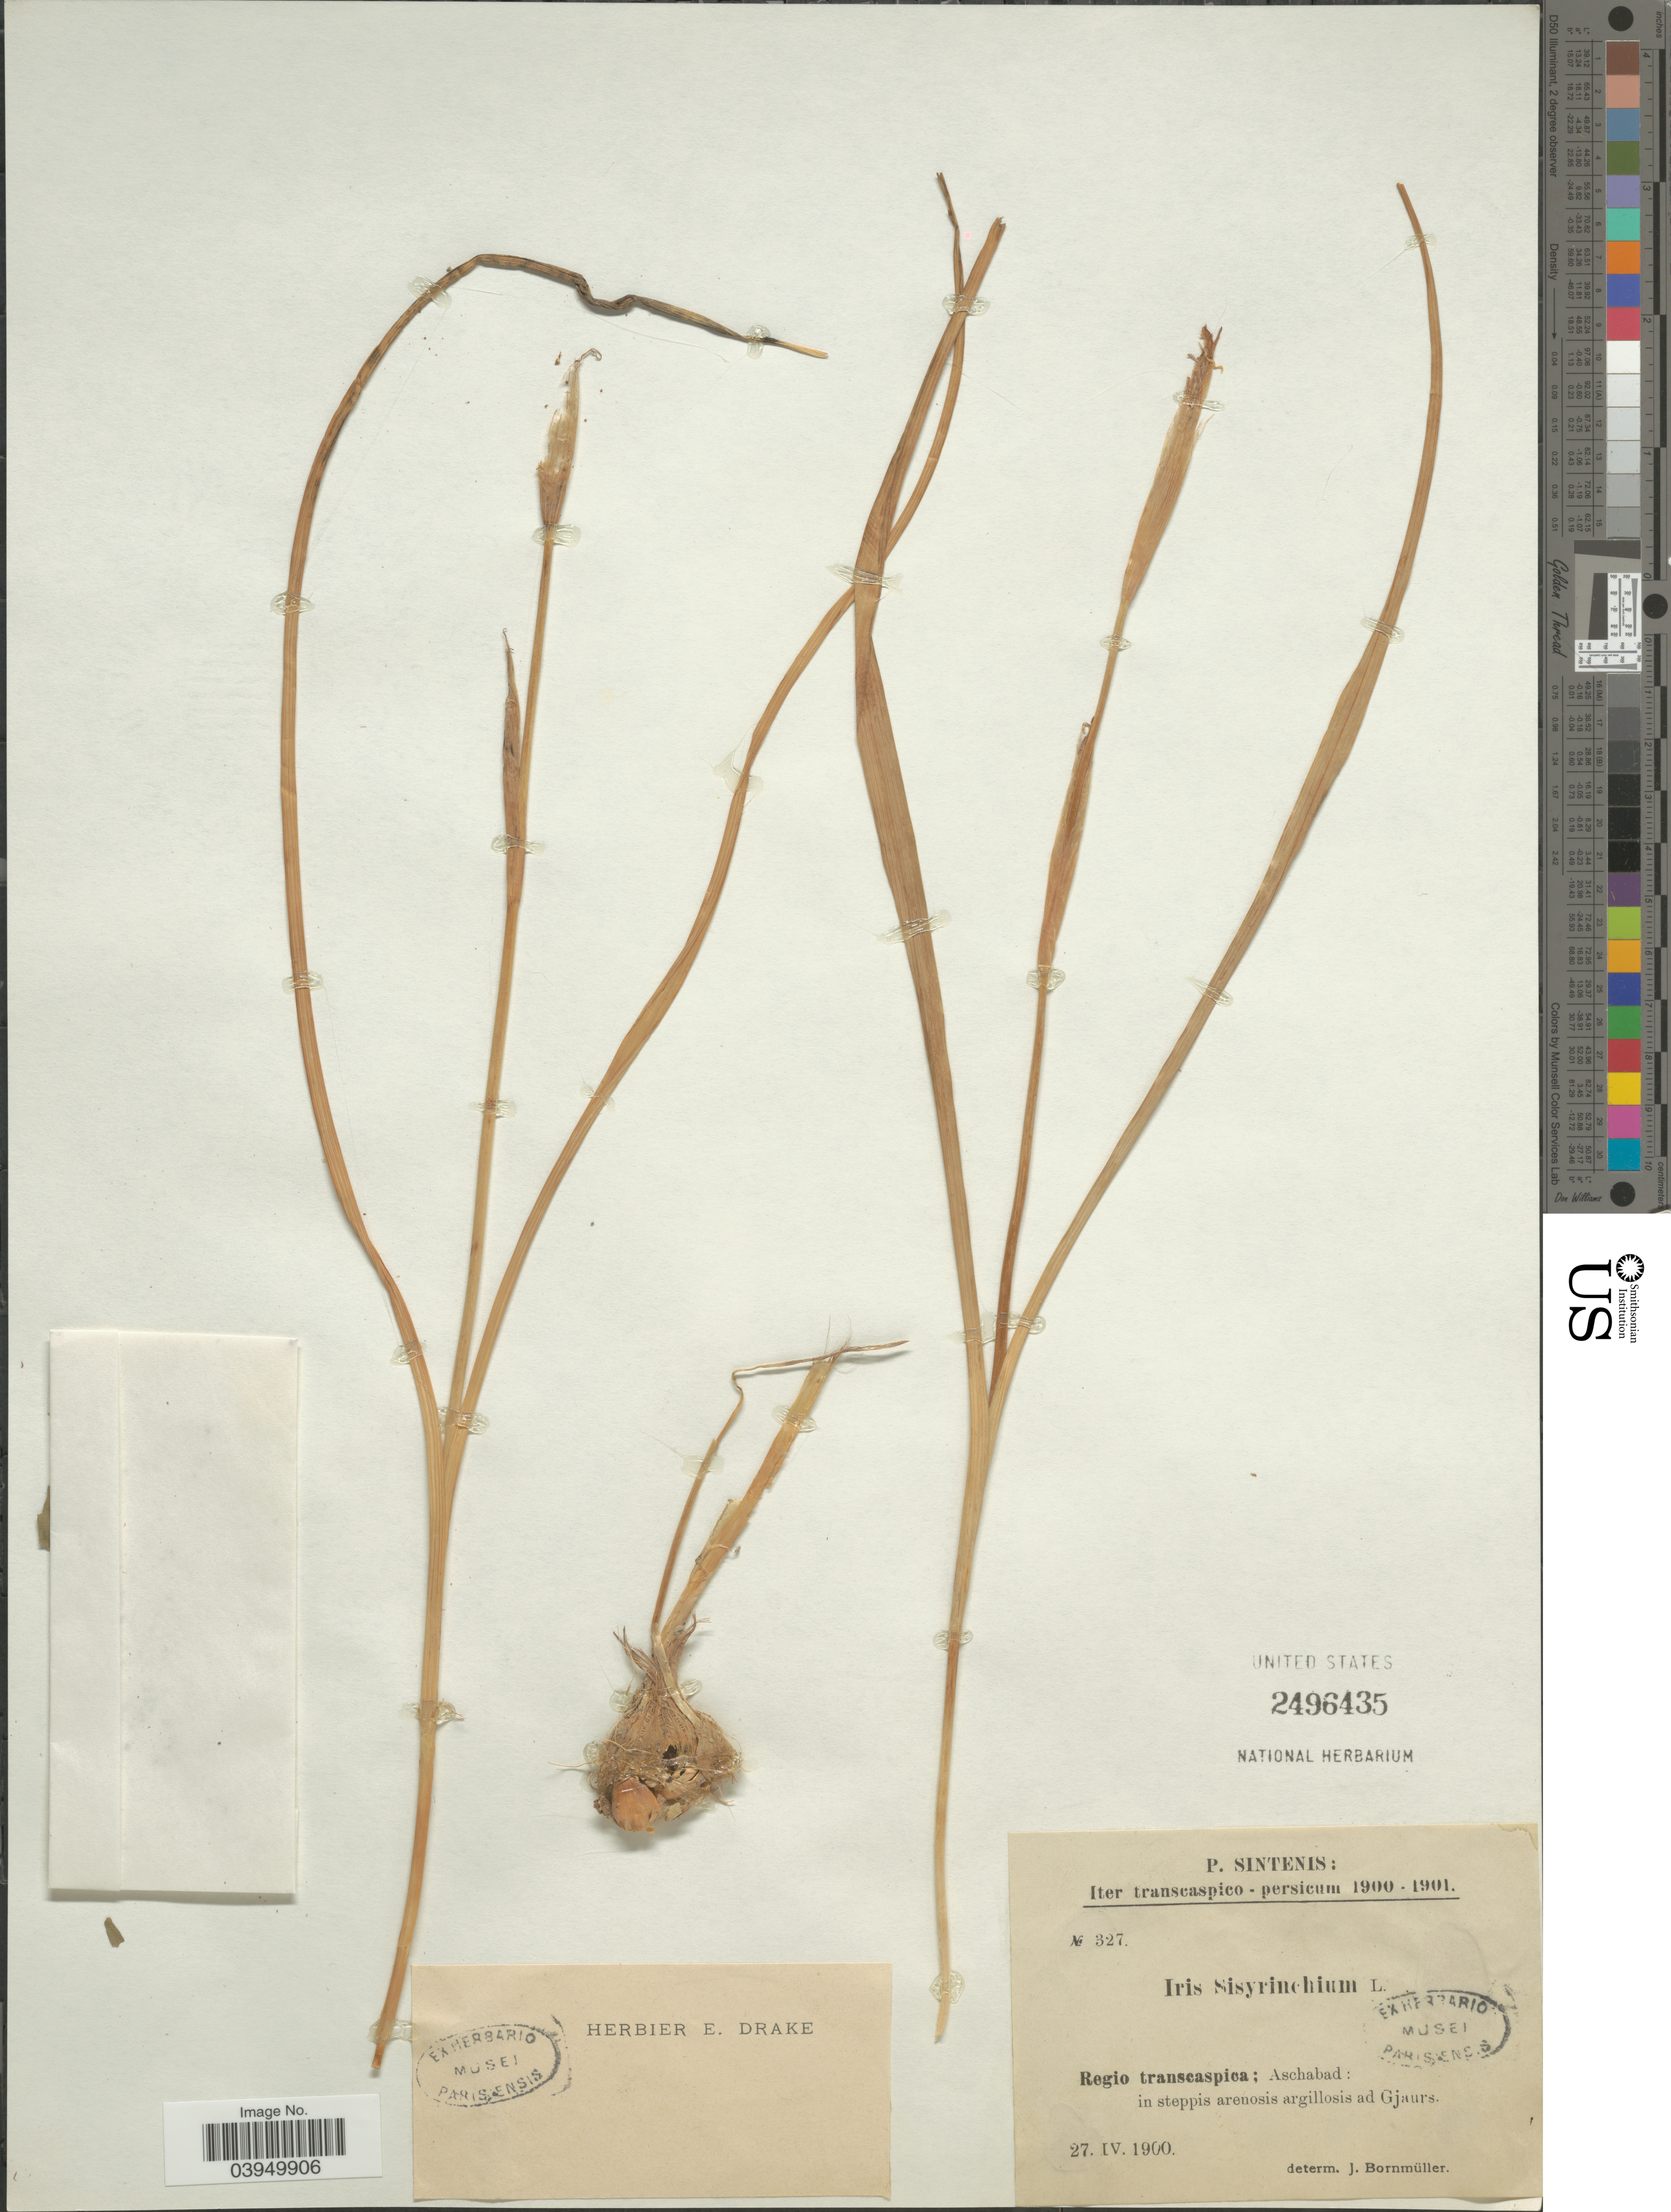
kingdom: Plantae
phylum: Tracheophyta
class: Liliopsida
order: Asparagales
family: Iridaceae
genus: Iris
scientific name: Iris sisyrinchium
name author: L.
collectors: P. Sintenis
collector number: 327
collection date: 1900-04-27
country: Turkmenistan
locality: Iter transcaspico - persicum. Regio transcaspica; Aschabad: in steppis arenosis argillosis ad Gjaurs.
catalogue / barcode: US 2496435